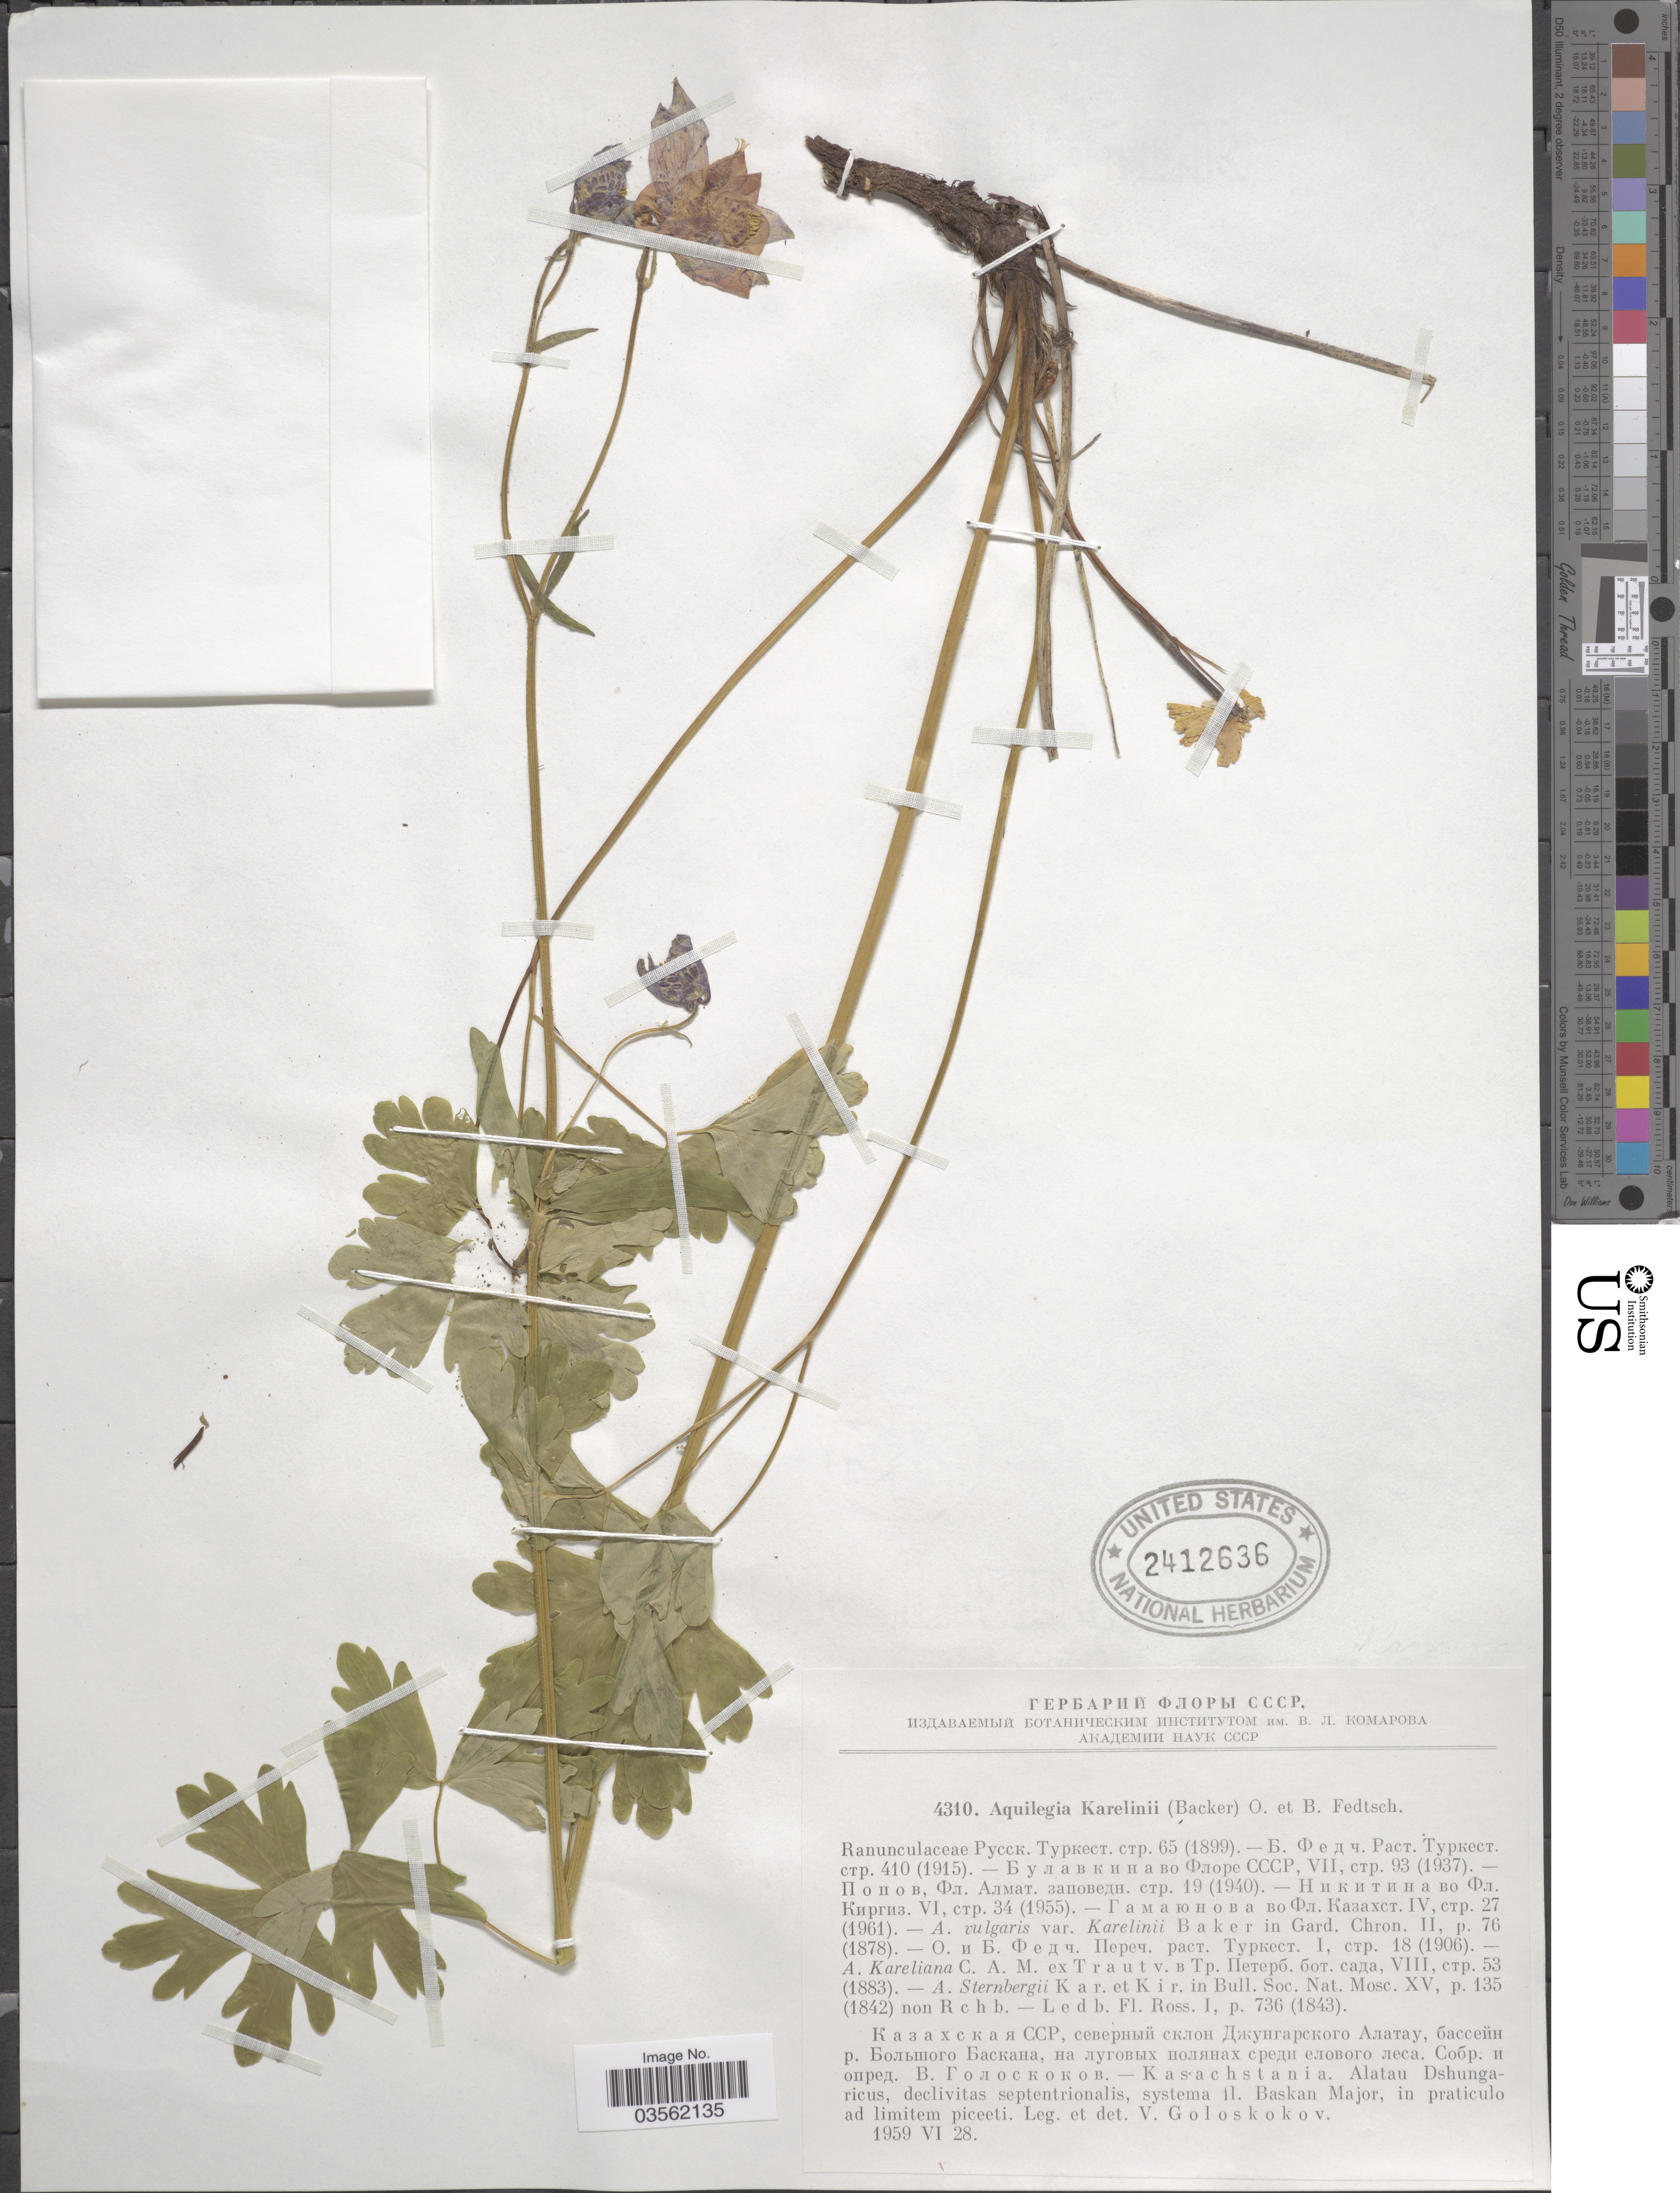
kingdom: Plantae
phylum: Tracheophyta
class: Magnoliopsida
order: Ranunculales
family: Ranunculaceae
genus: Aquilegia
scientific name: Aquilegia karelinii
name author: O. Fedtsch. & B. Fedtsch.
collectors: V. P. Goloskokov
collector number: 4310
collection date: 1959-06-28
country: Kazakhstan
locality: Kasachstania. Alatau Dshungaricus, declivitas septentrionalis, systema fl. Baskan Major, in praticulo ad limitem piceeti.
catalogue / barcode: US 2412636